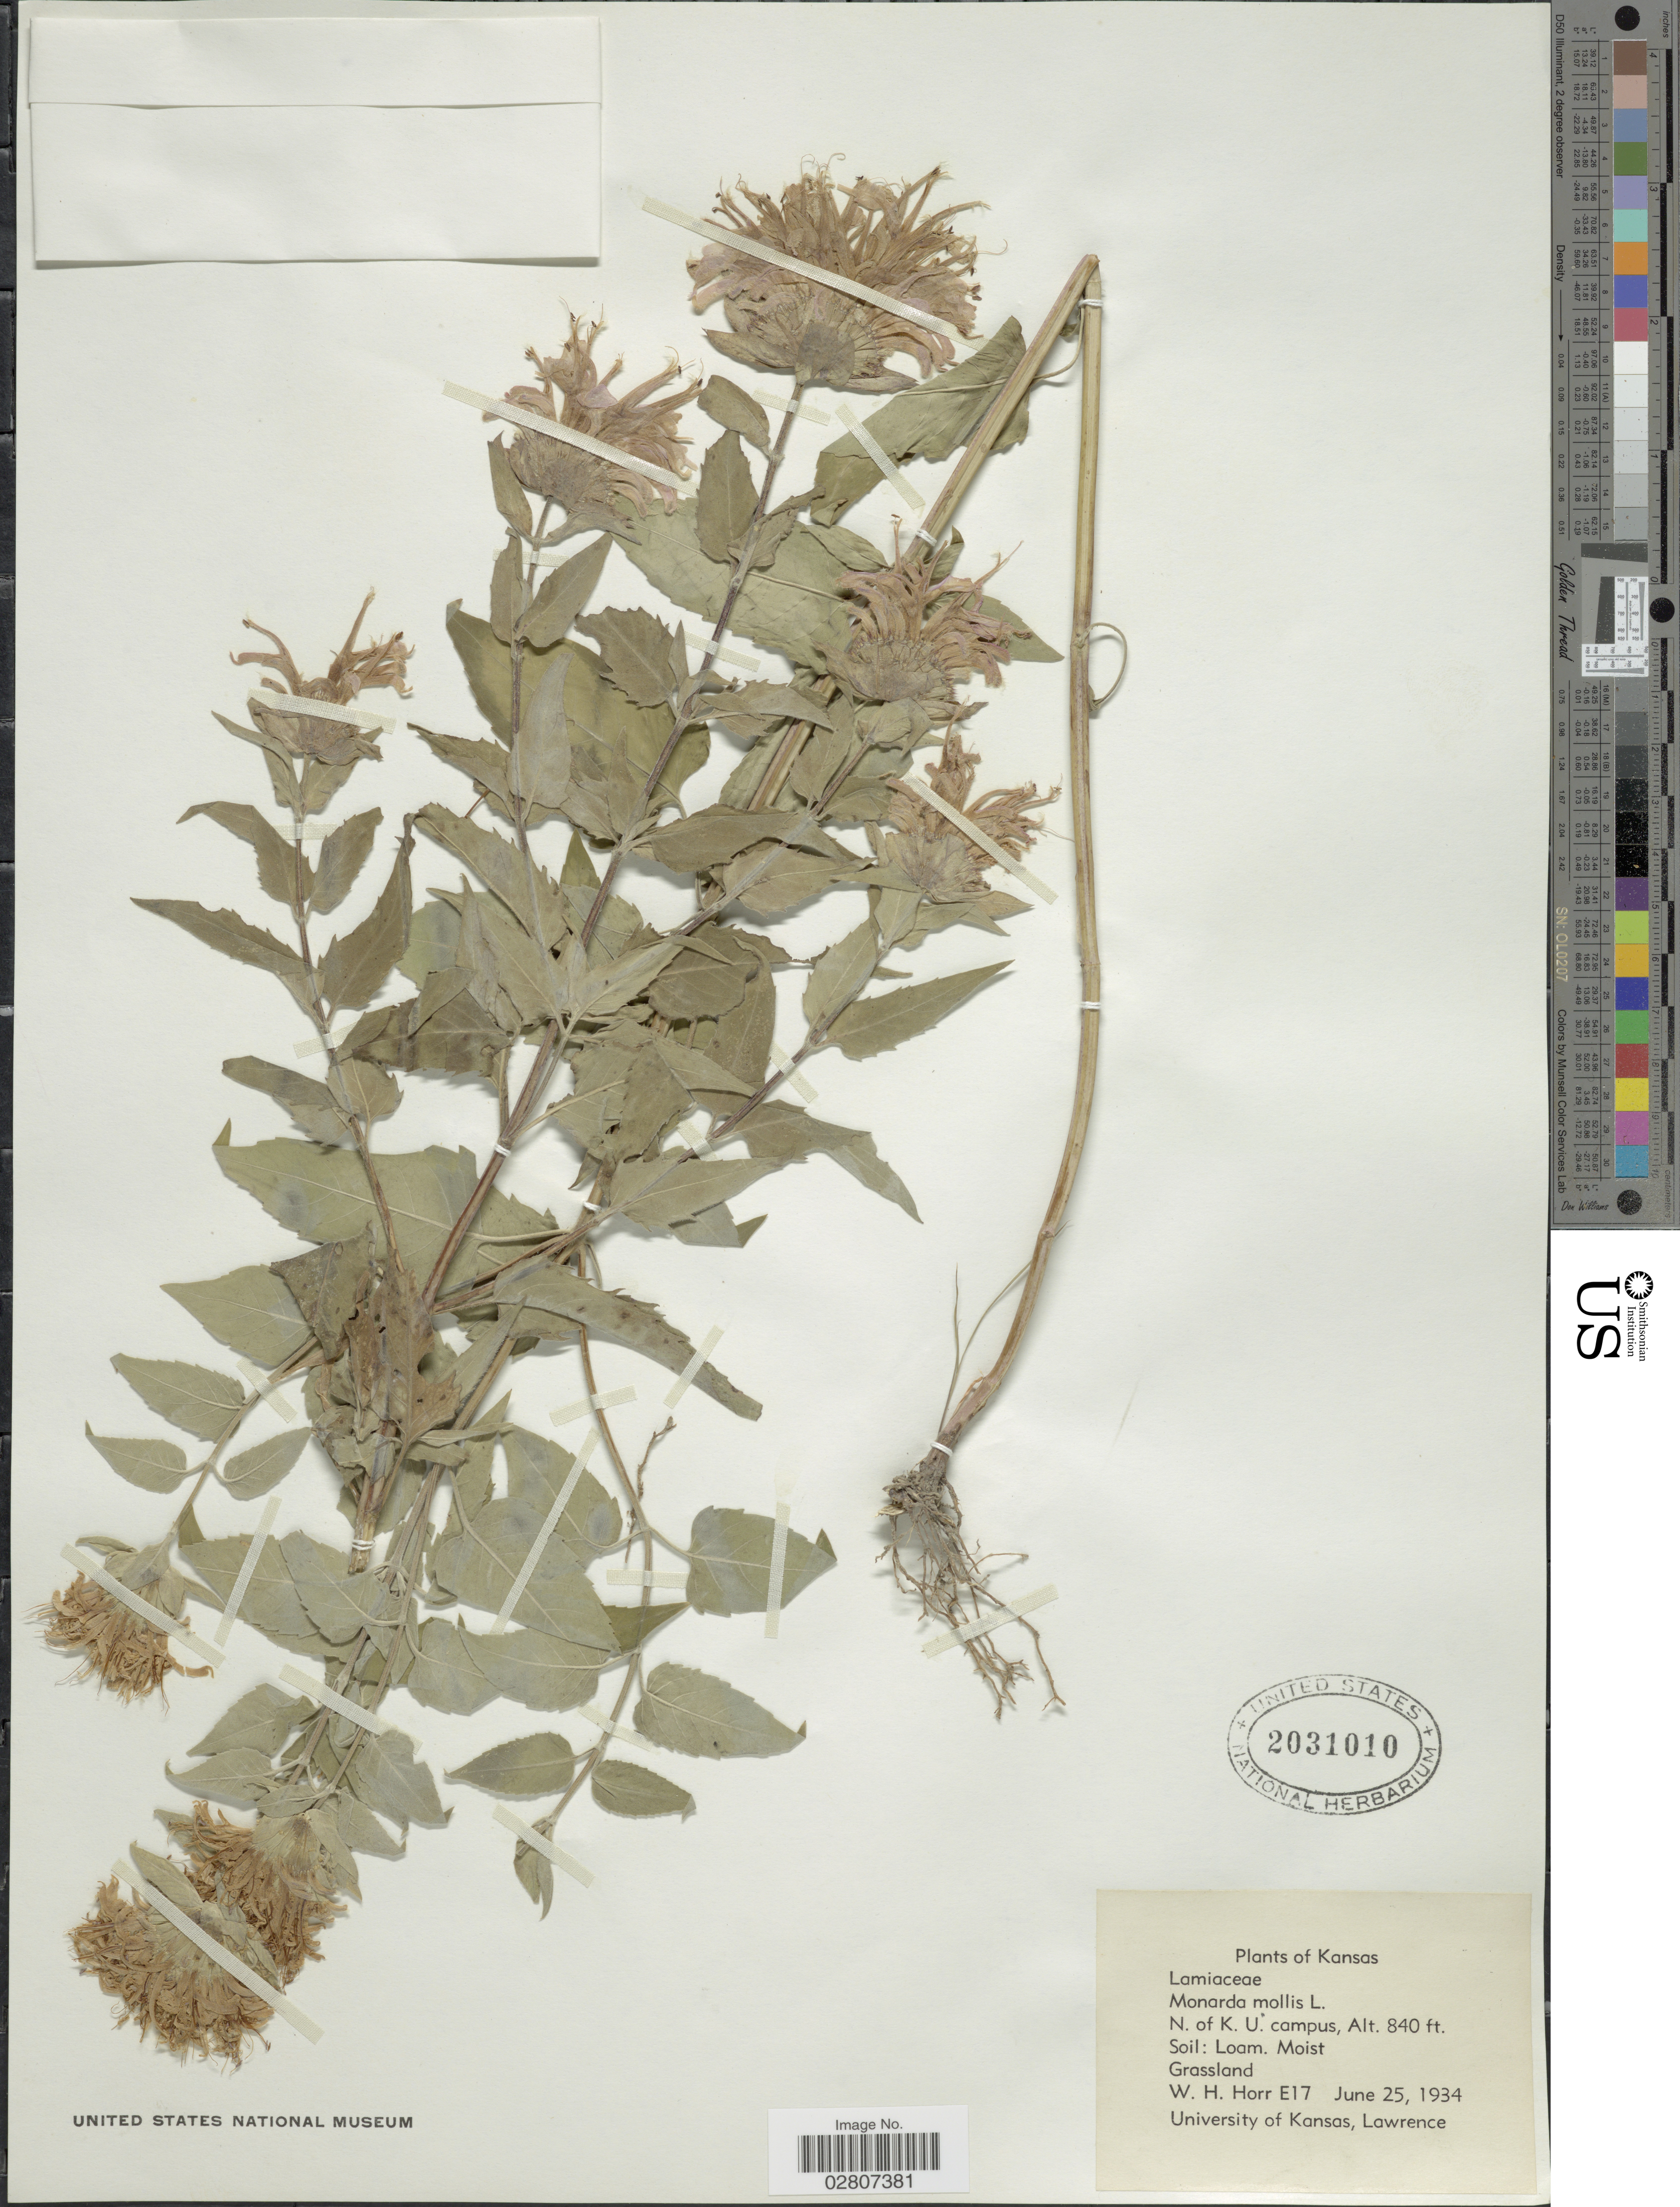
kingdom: Plantae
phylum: Tracheophyta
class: Magnoliopsida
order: Lamiales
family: Lamiaceae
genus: Monarda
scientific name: Monarda fistulosa var. mollis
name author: (L.) L.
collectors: W. H. Horr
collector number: E17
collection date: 1934-06-25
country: United States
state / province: Kansas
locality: N. of K.U. campus.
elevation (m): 256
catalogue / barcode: US 2031010